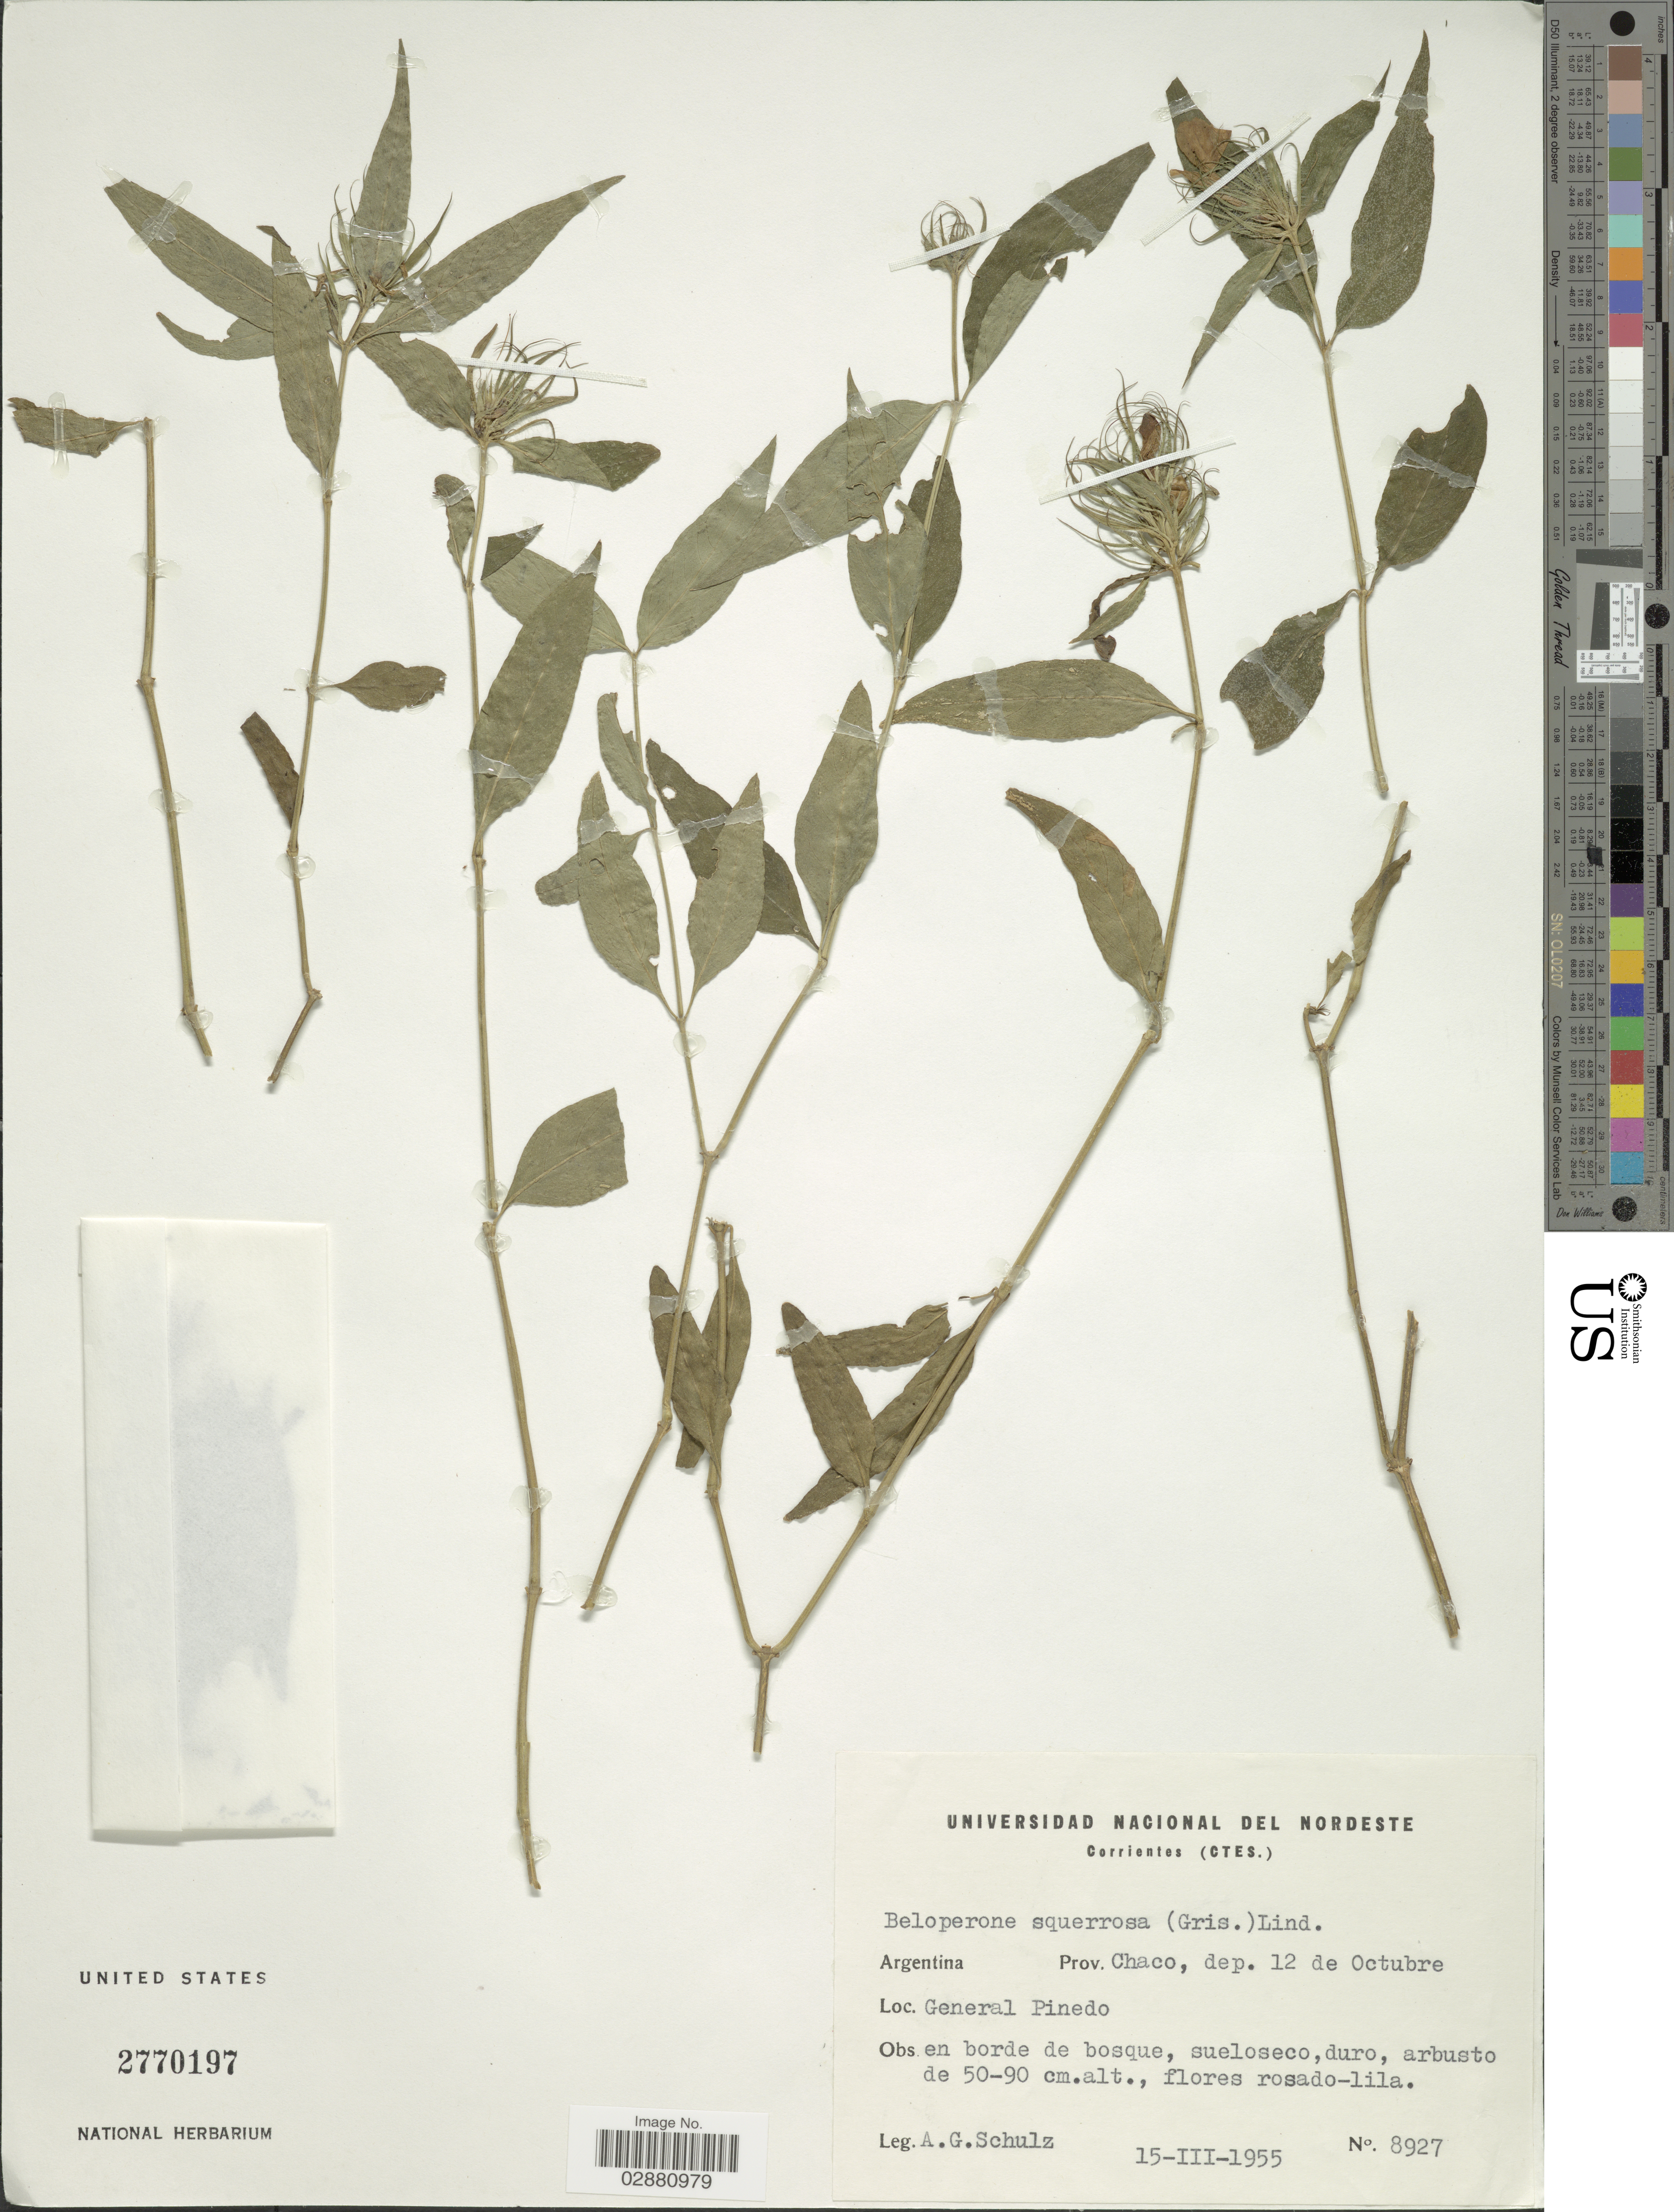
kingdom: Plantae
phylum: Tracheophyta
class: Magnoliopsida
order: Lamiales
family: Acanthaceae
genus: Justicia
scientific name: Justicia squarrosa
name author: Griseb.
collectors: A. G. Schulz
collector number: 8927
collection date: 1955-03-15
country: Argentina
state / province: Chaco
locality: Prov. Chaco, dep. 12 de Octubre. General Pinedo.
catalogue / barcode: US 2770197